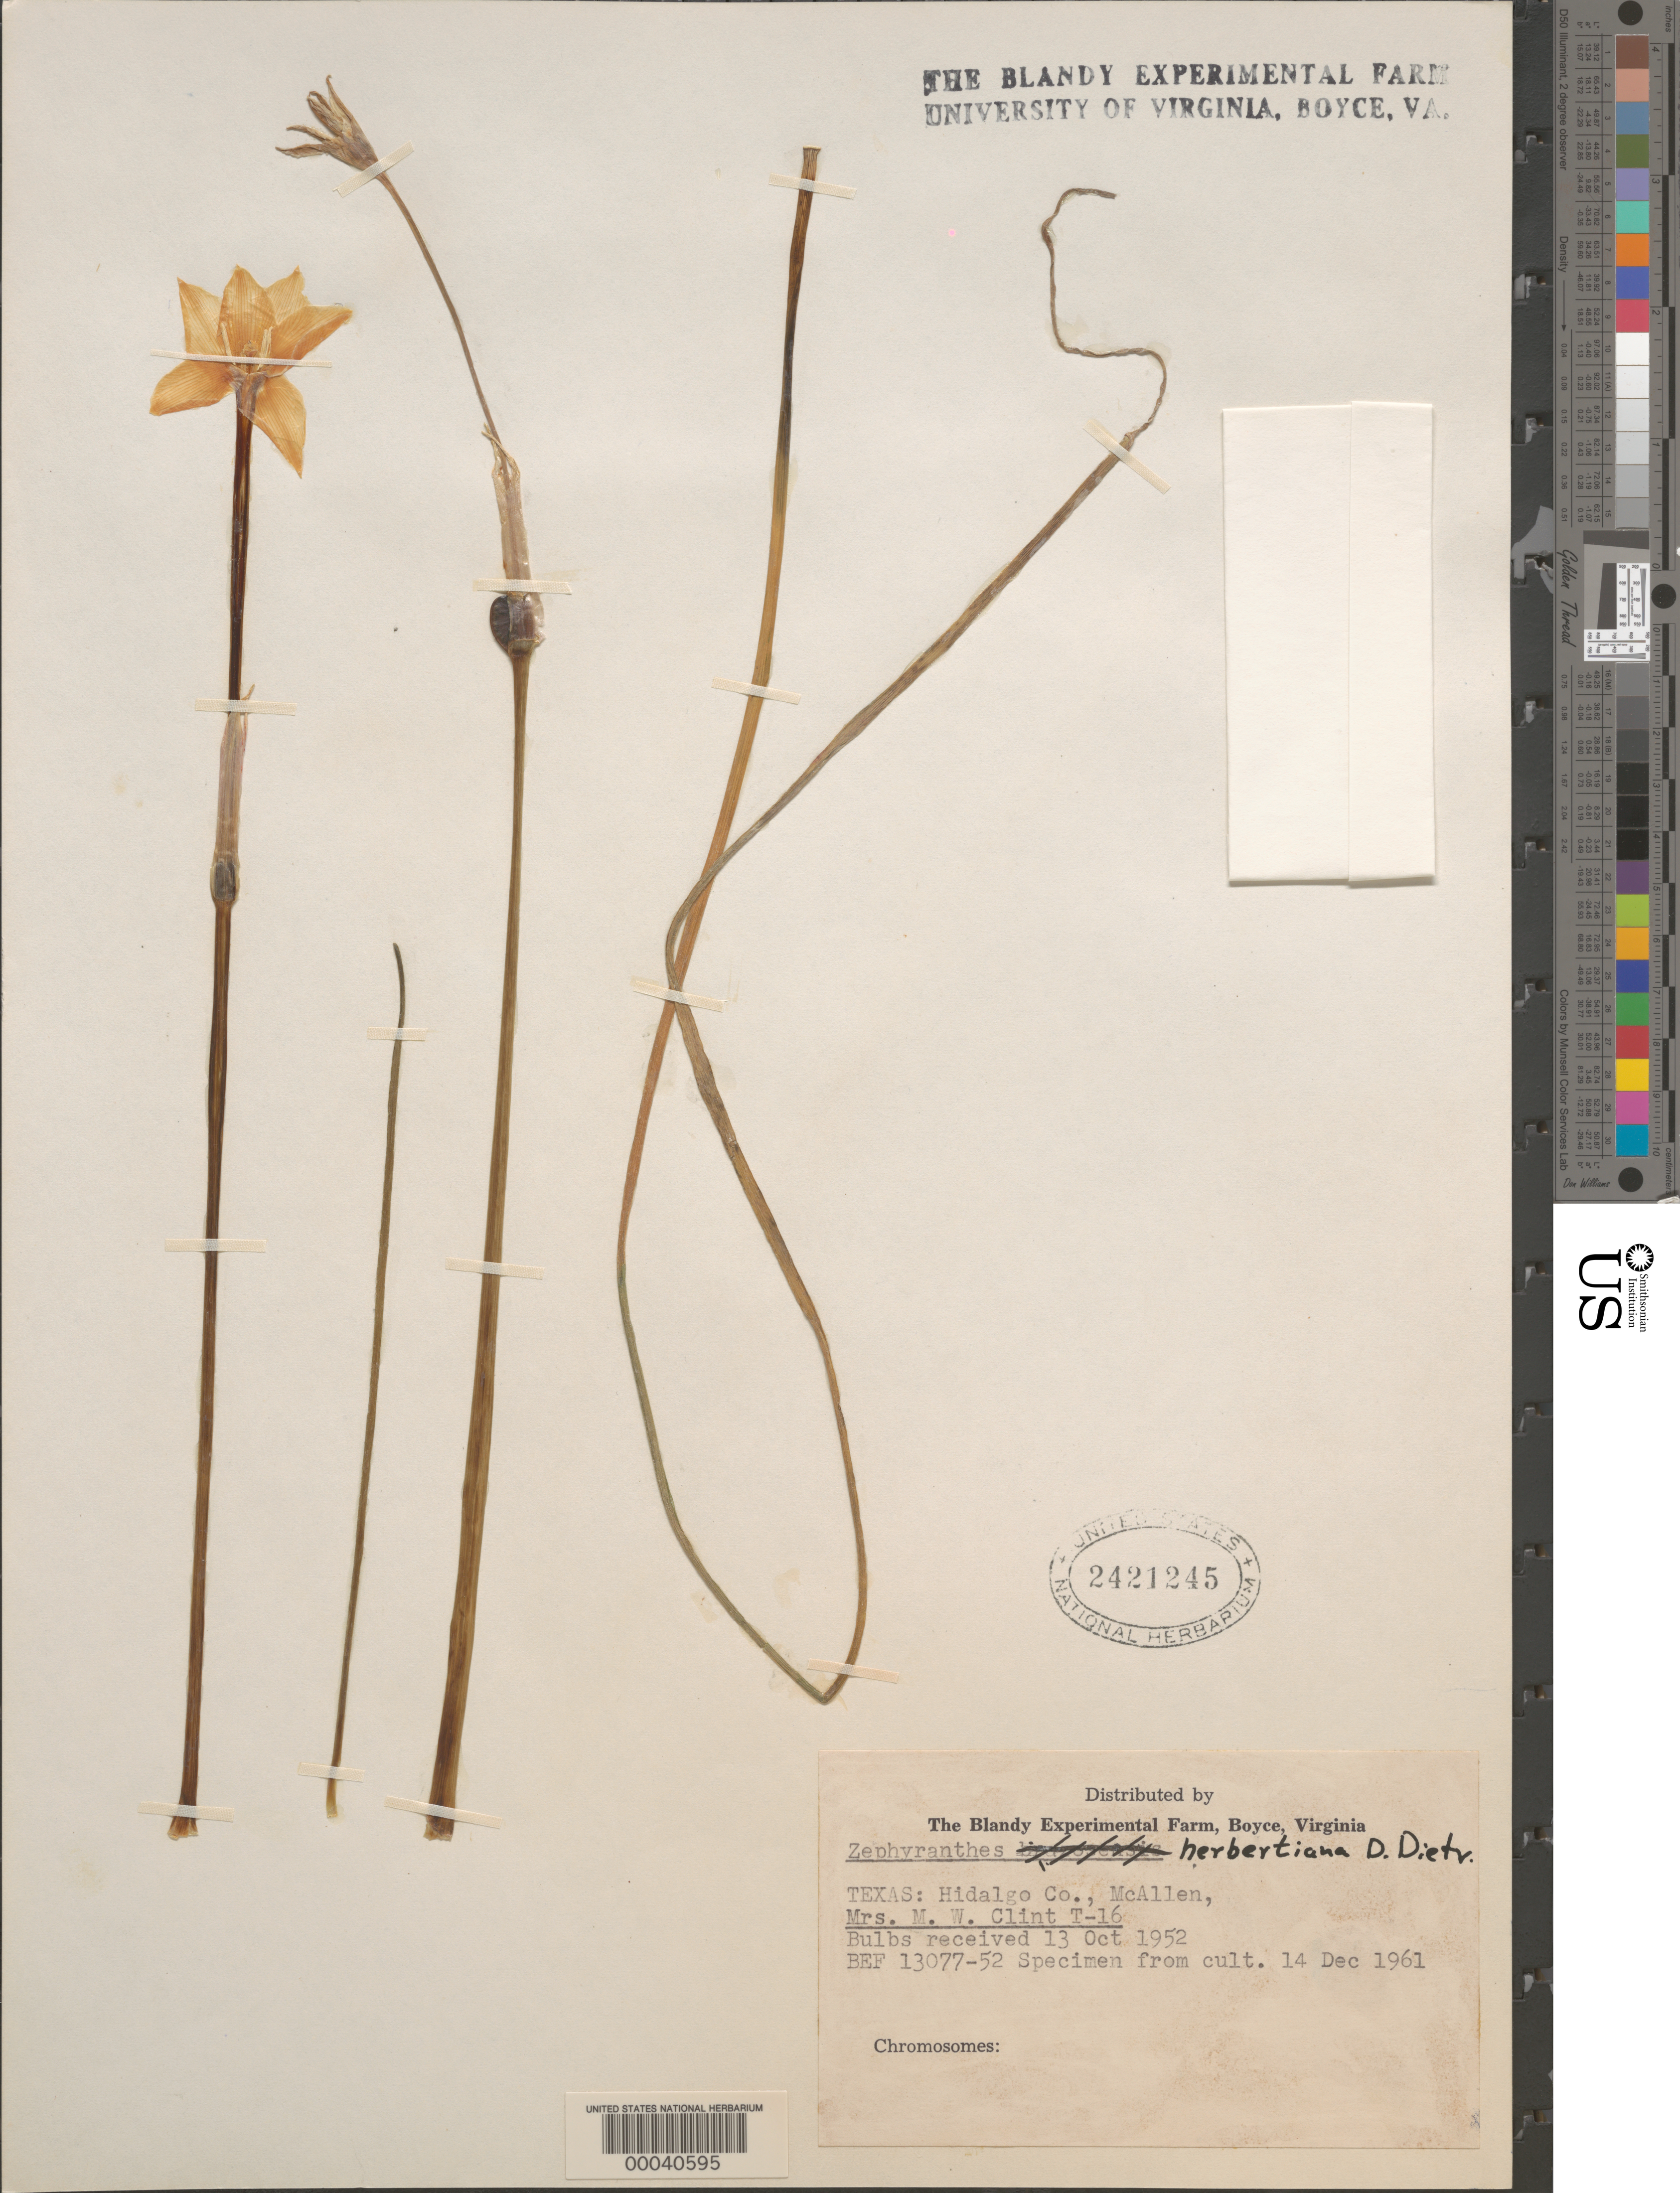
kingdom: Plantae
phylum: Tracheophyta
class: Liliopsida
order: Asparagales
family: Amaryllidaceae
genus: Zephyranthes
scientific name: Zephyranthes herbertiana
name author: D. Dietr.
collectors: M. Clint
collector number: T-16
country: United States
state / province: Texas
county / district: Hidalgo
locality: Mcallen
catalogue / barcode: US 2421245